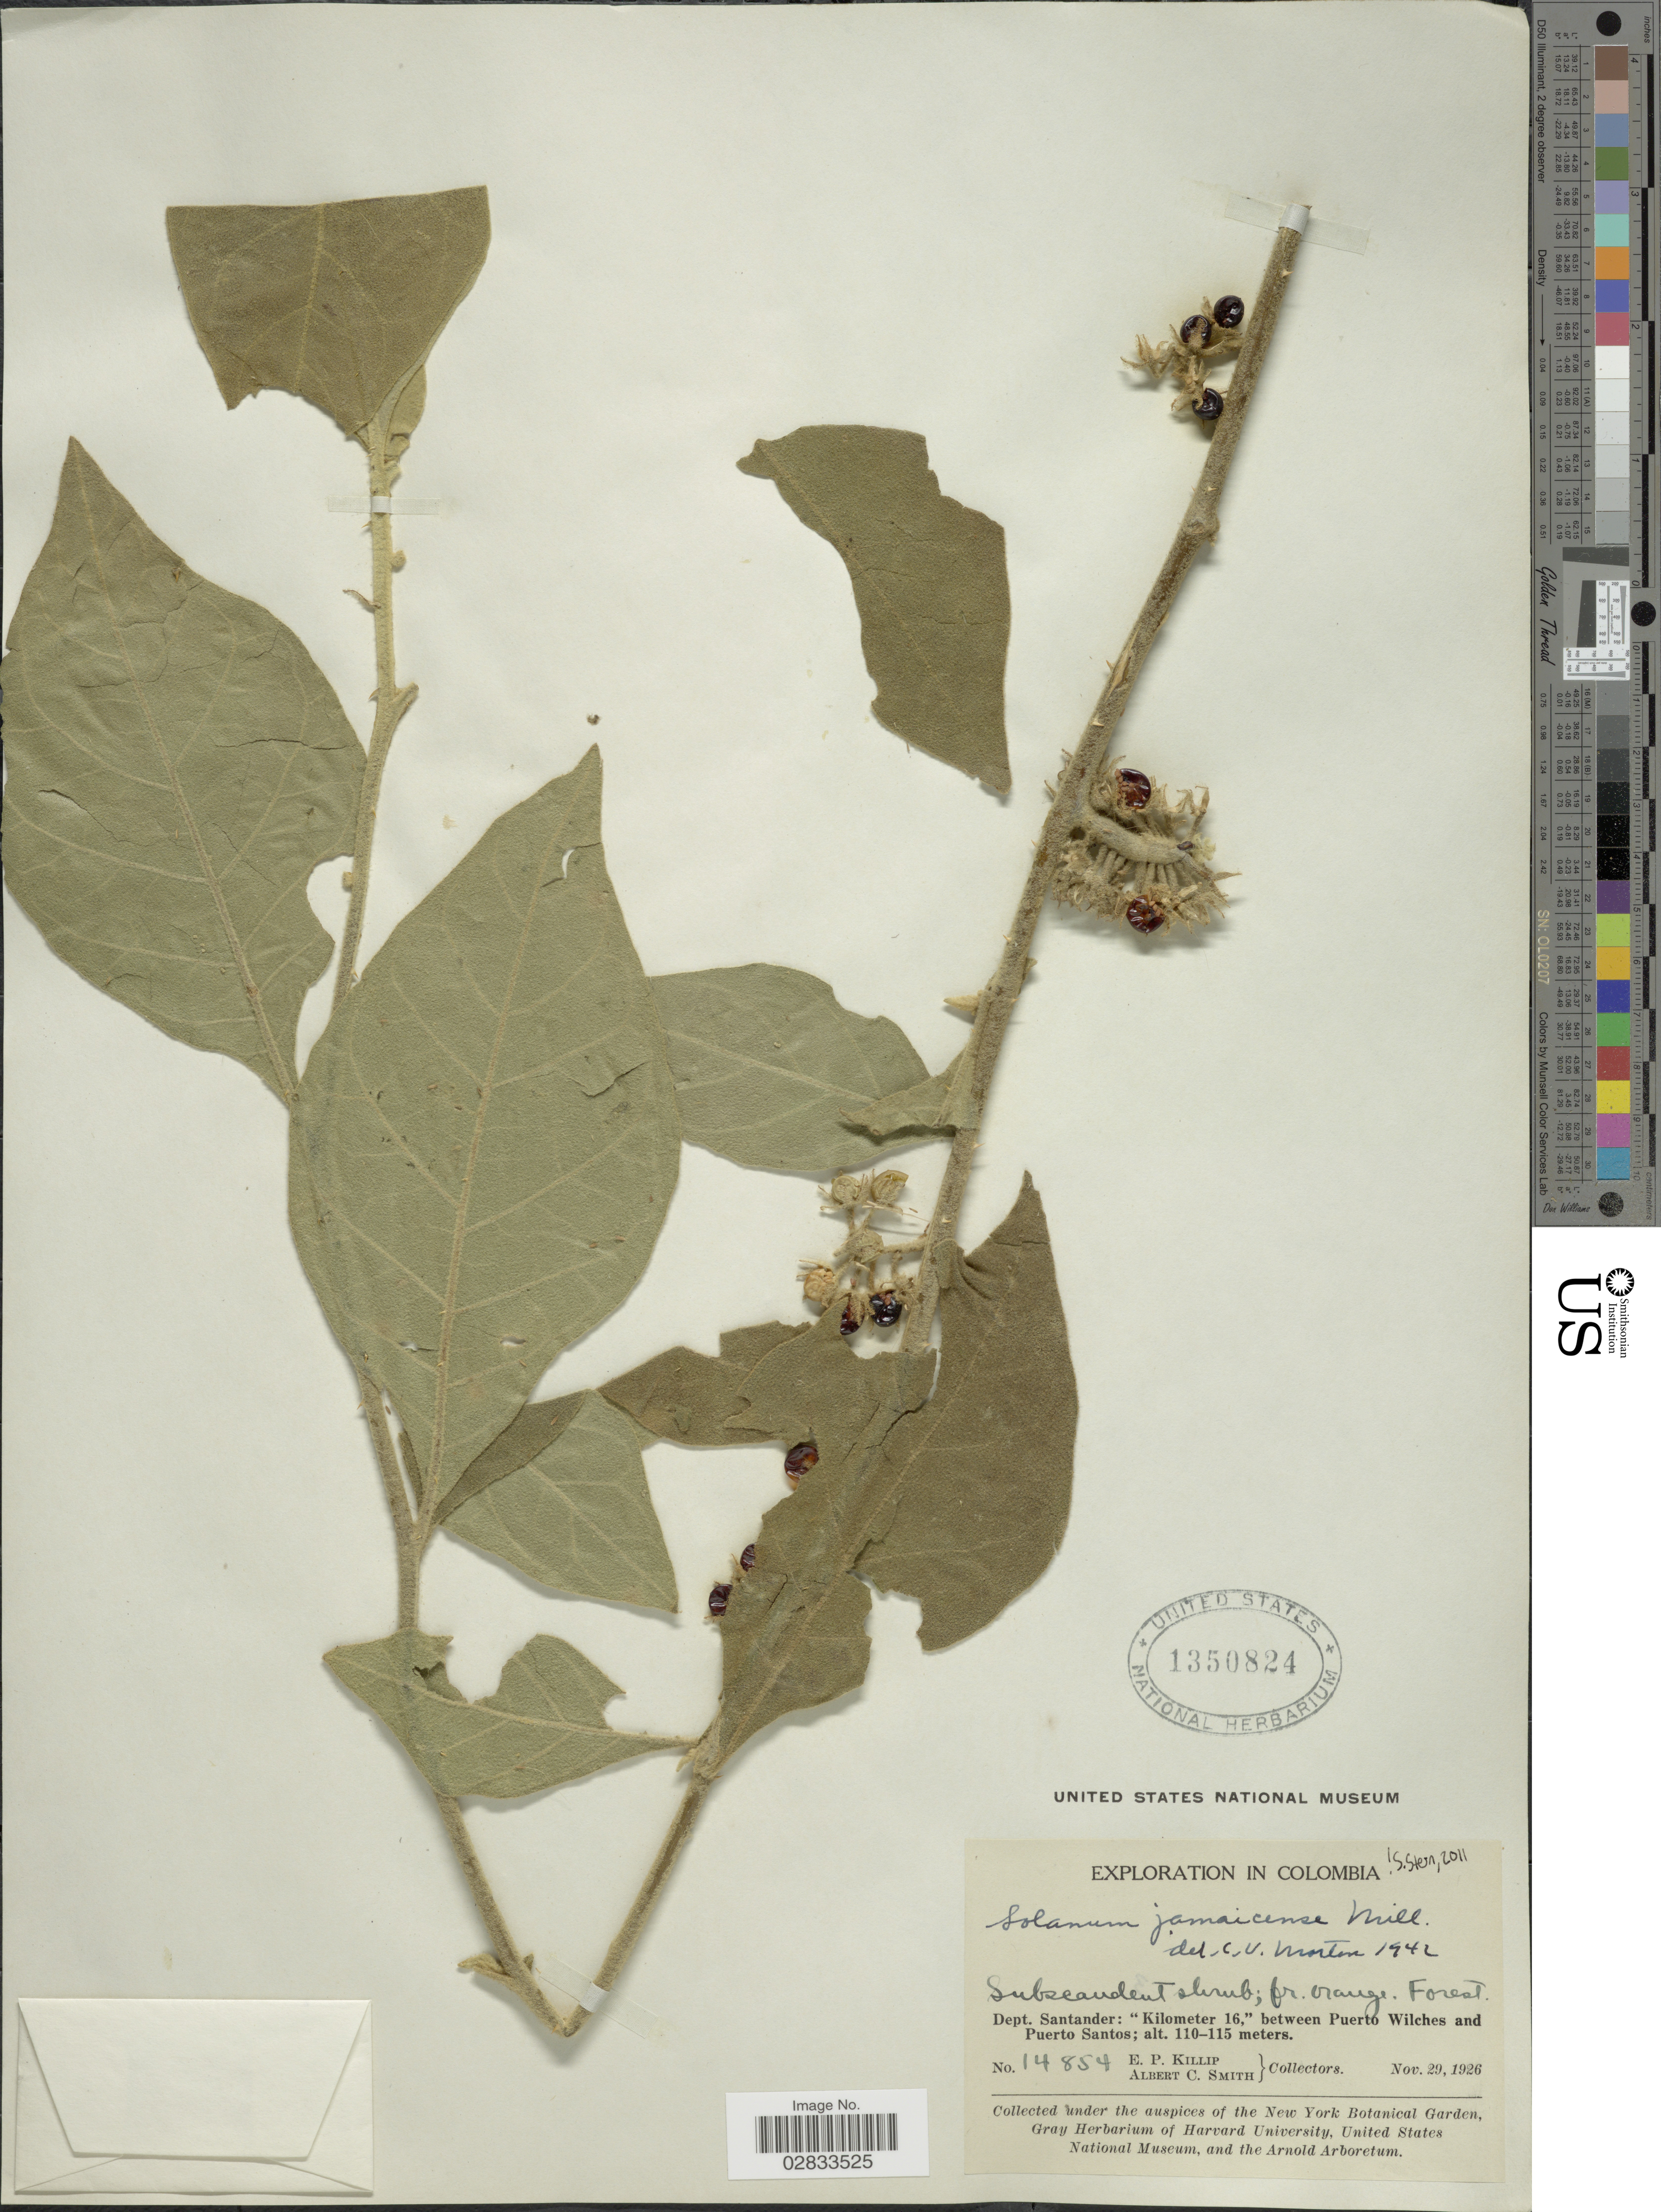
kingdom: Plantae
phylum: Tracheophyta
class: Magnoliopsida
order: Solanales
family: Solanaceae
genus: Solanum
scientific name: Solanum jamaicense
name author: Mill.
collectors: E. P. Killip & A. C. Smith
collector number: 14854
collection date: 1926-11-29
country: Colombia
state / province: Santander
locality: Dept. Santander: "Kilometer 16," between Puerto Wilches and Puerto Santos.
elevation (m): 110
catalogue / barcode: US 1350824